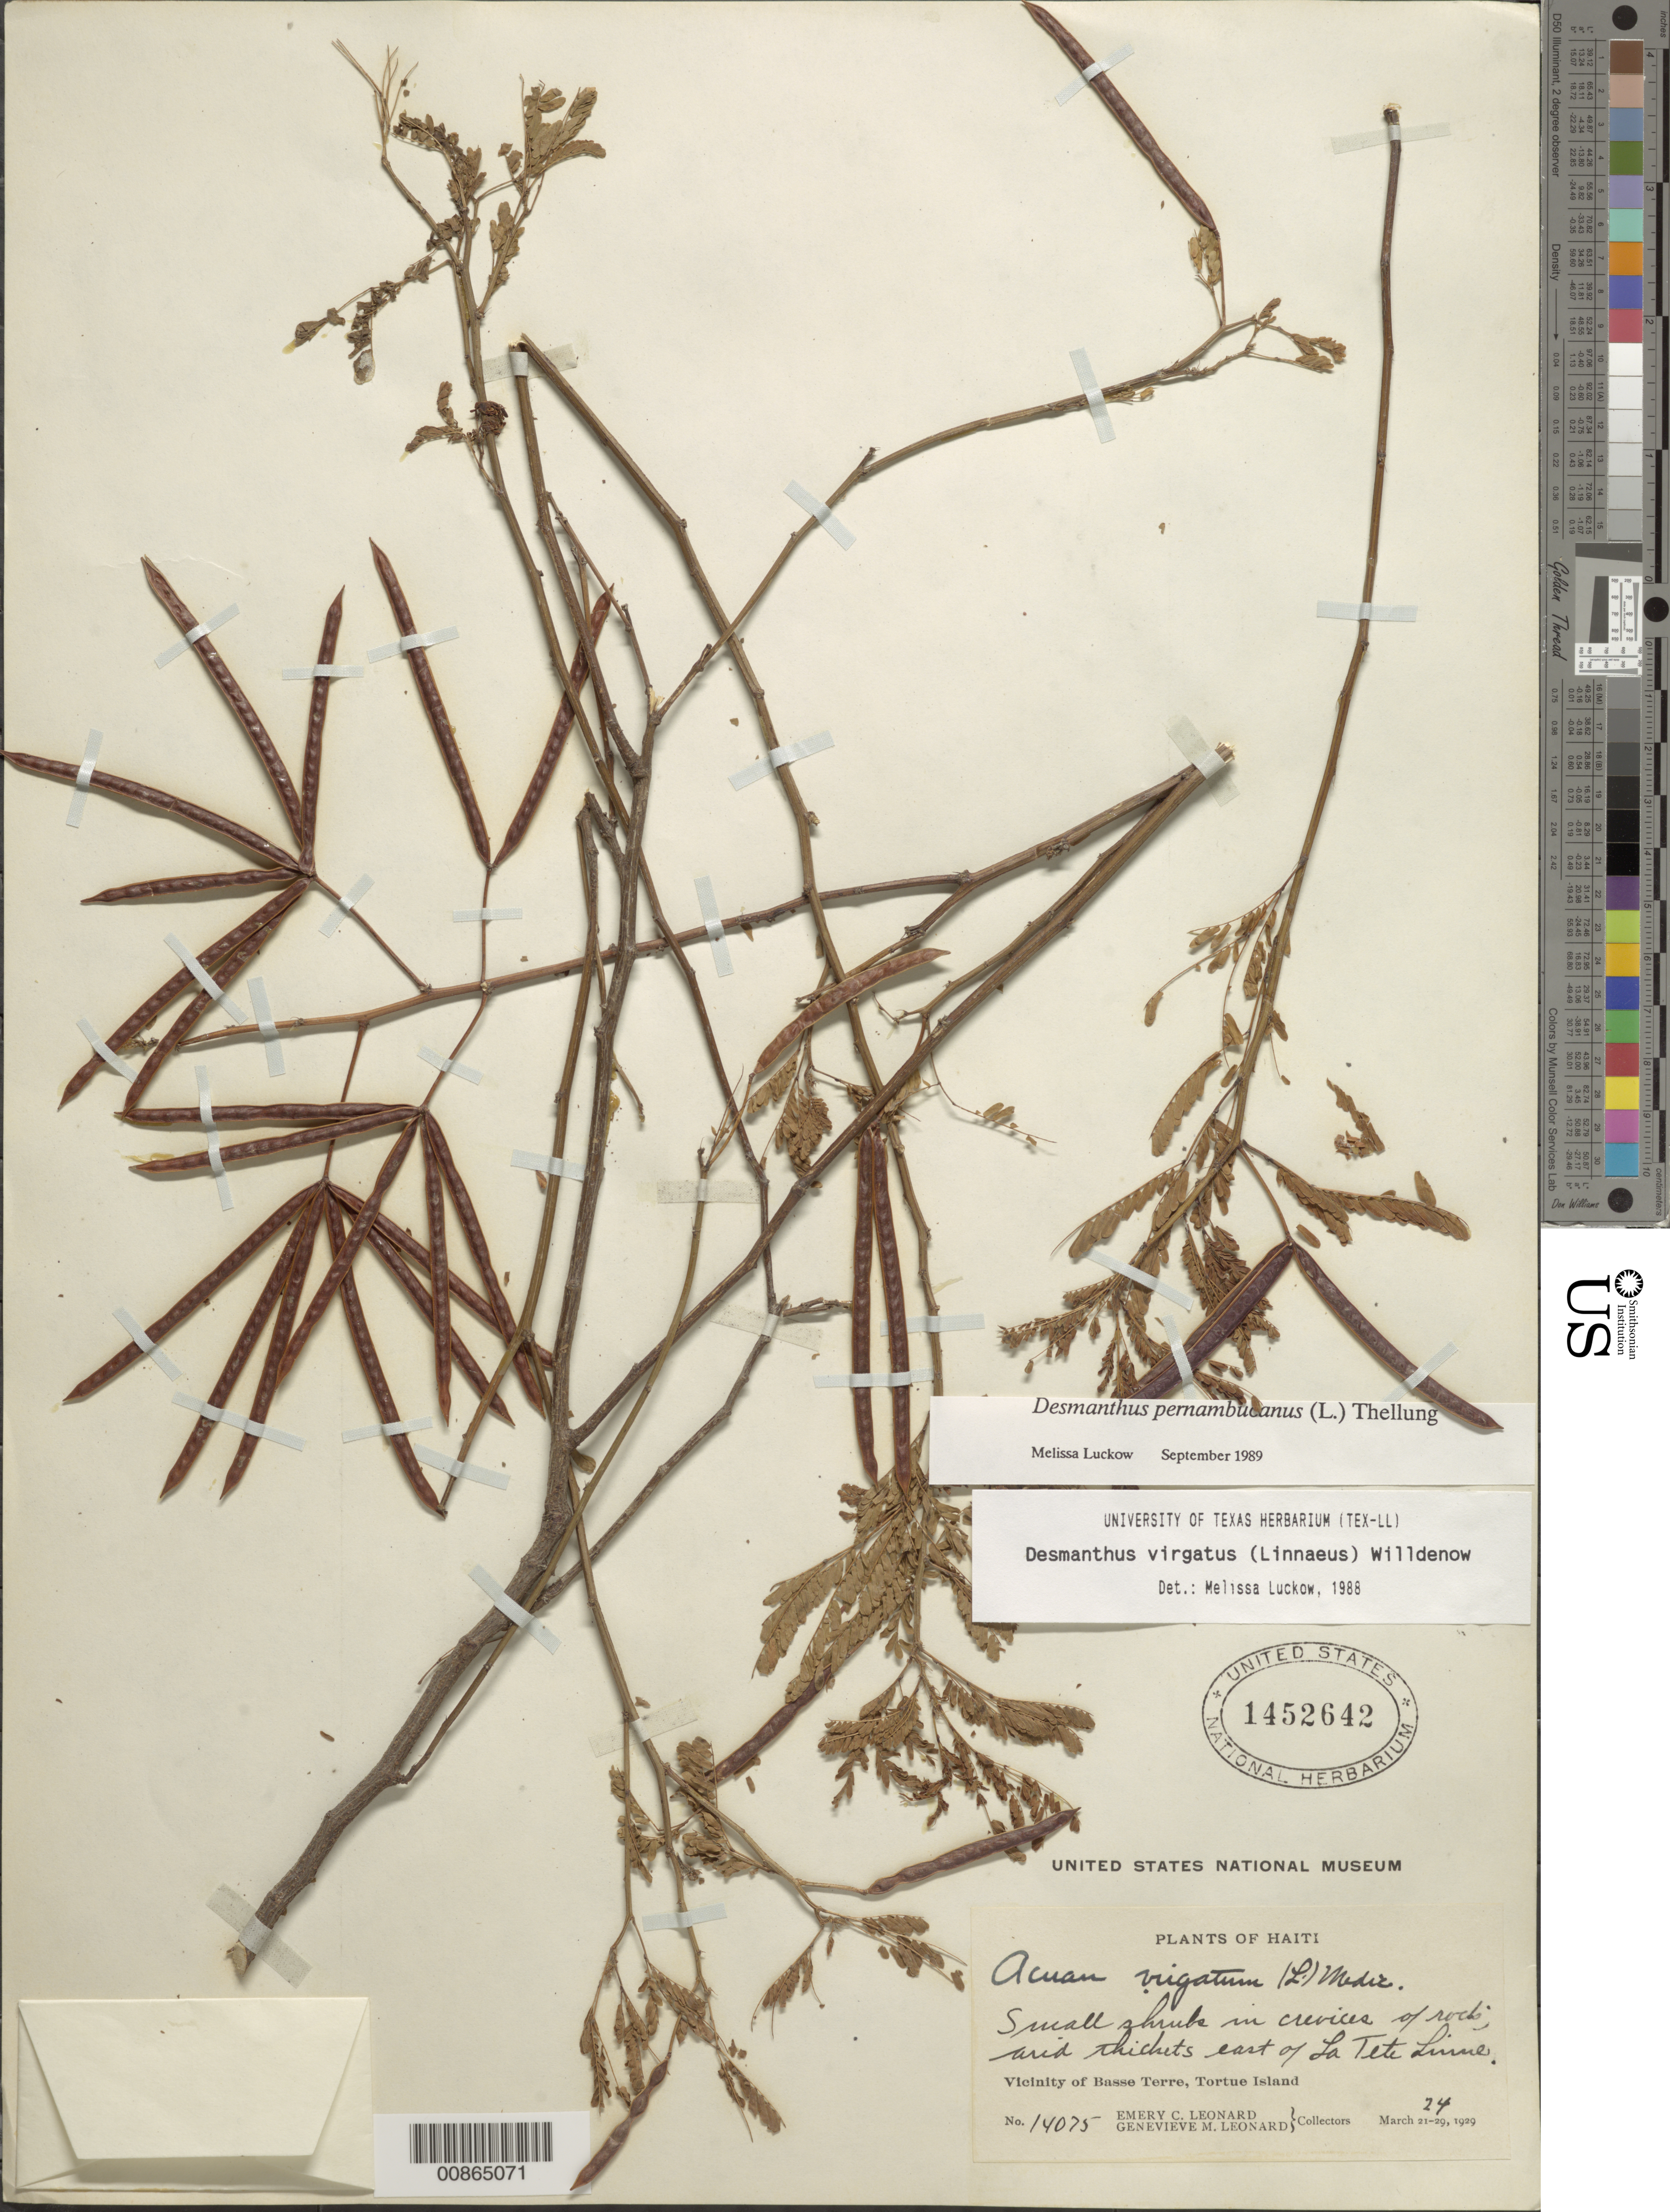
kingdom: Plantae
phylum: Tracheophyta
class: Magnoliopsida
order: Fabales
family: Fabaceae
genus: Desmanthus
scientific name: Desmanthus pernambucanus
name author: (L.) Thell.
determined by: Luckow, M. A.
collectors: E. C. Leonard & G. M. Leonard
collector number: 14075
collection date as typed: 24 Mar 1929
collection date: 1929-03-24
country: Haiti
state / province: Nord-Óuest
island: Île de la Tortue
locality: Vicinity of Basse Terre, Tortue Island. East of La Tete Linne.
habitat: In crevices of rock. Arid thickets.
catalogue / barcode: US 1452642